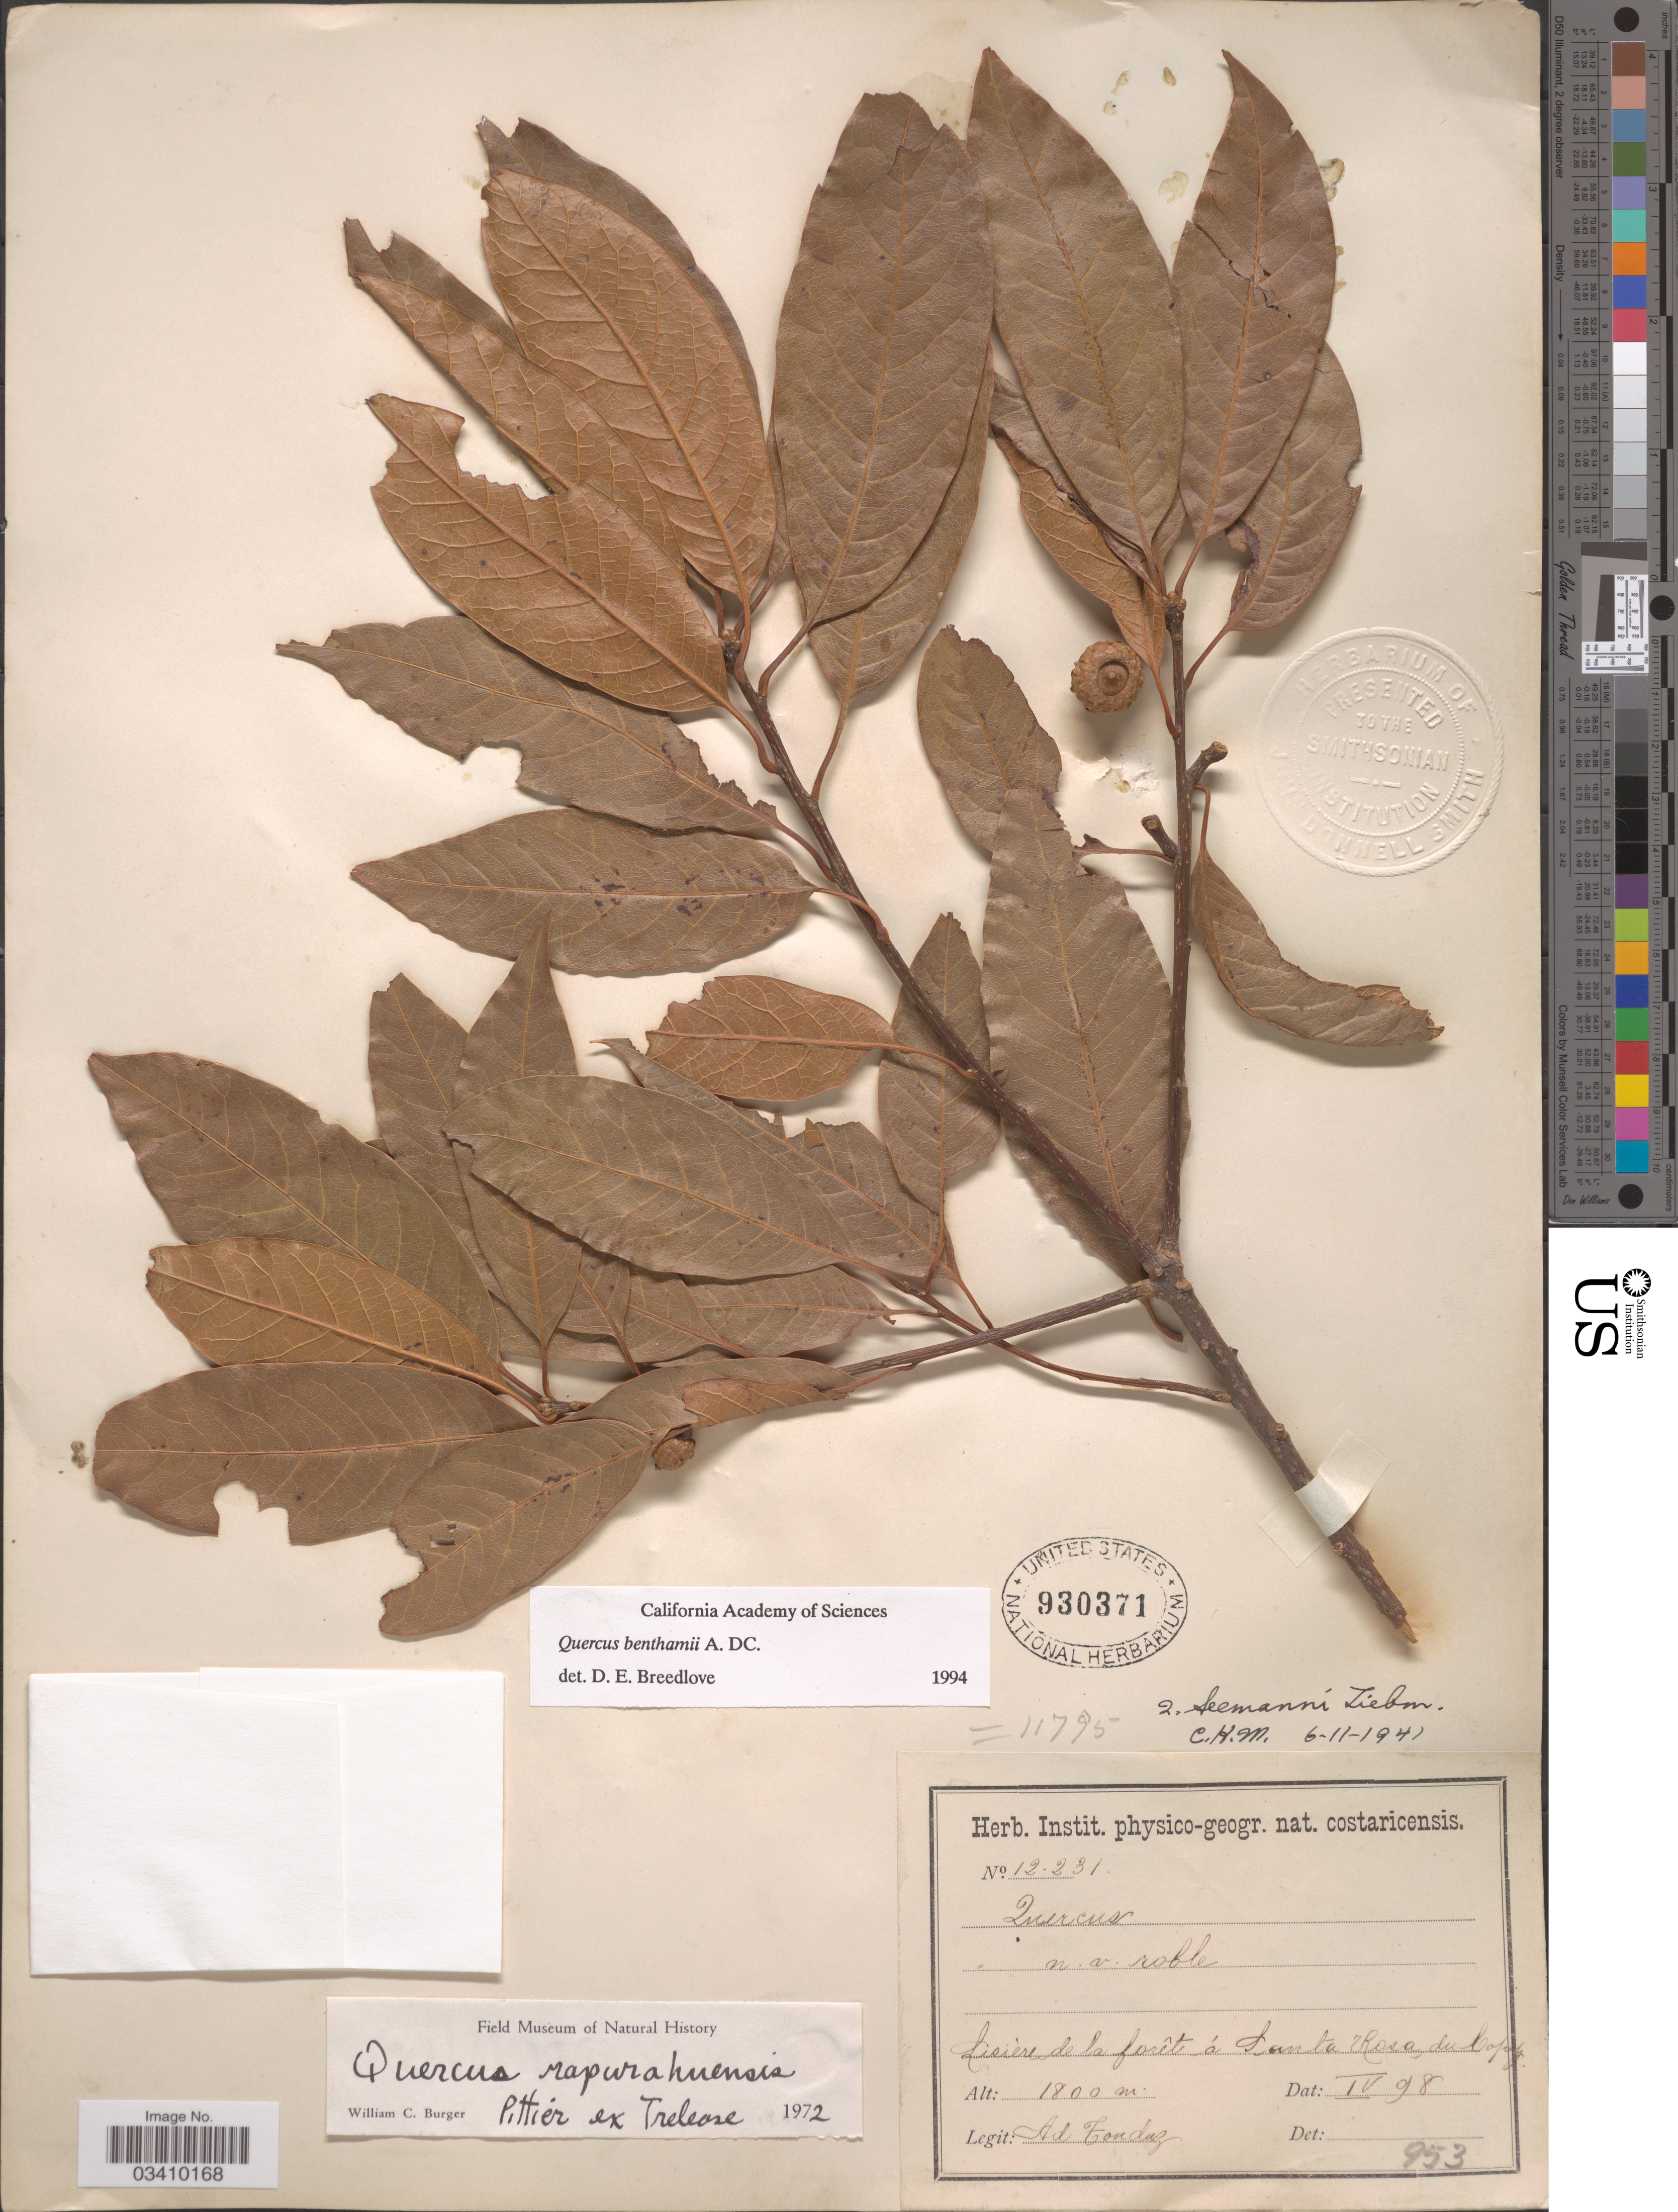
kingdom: Plantae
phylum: Tracheophyta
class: Magnoliopsida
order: Fagales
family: Fagaceae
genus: Quercus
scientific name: Quercus benthamii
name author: A. DC.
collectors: A. Tonduz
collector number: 12231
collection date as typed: Transcribed d/m/y: /5/98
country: Costa Rica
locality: Lisiere de la forêt á Santa Rosa, du Copey.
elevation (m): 1800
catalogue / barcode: US 930371